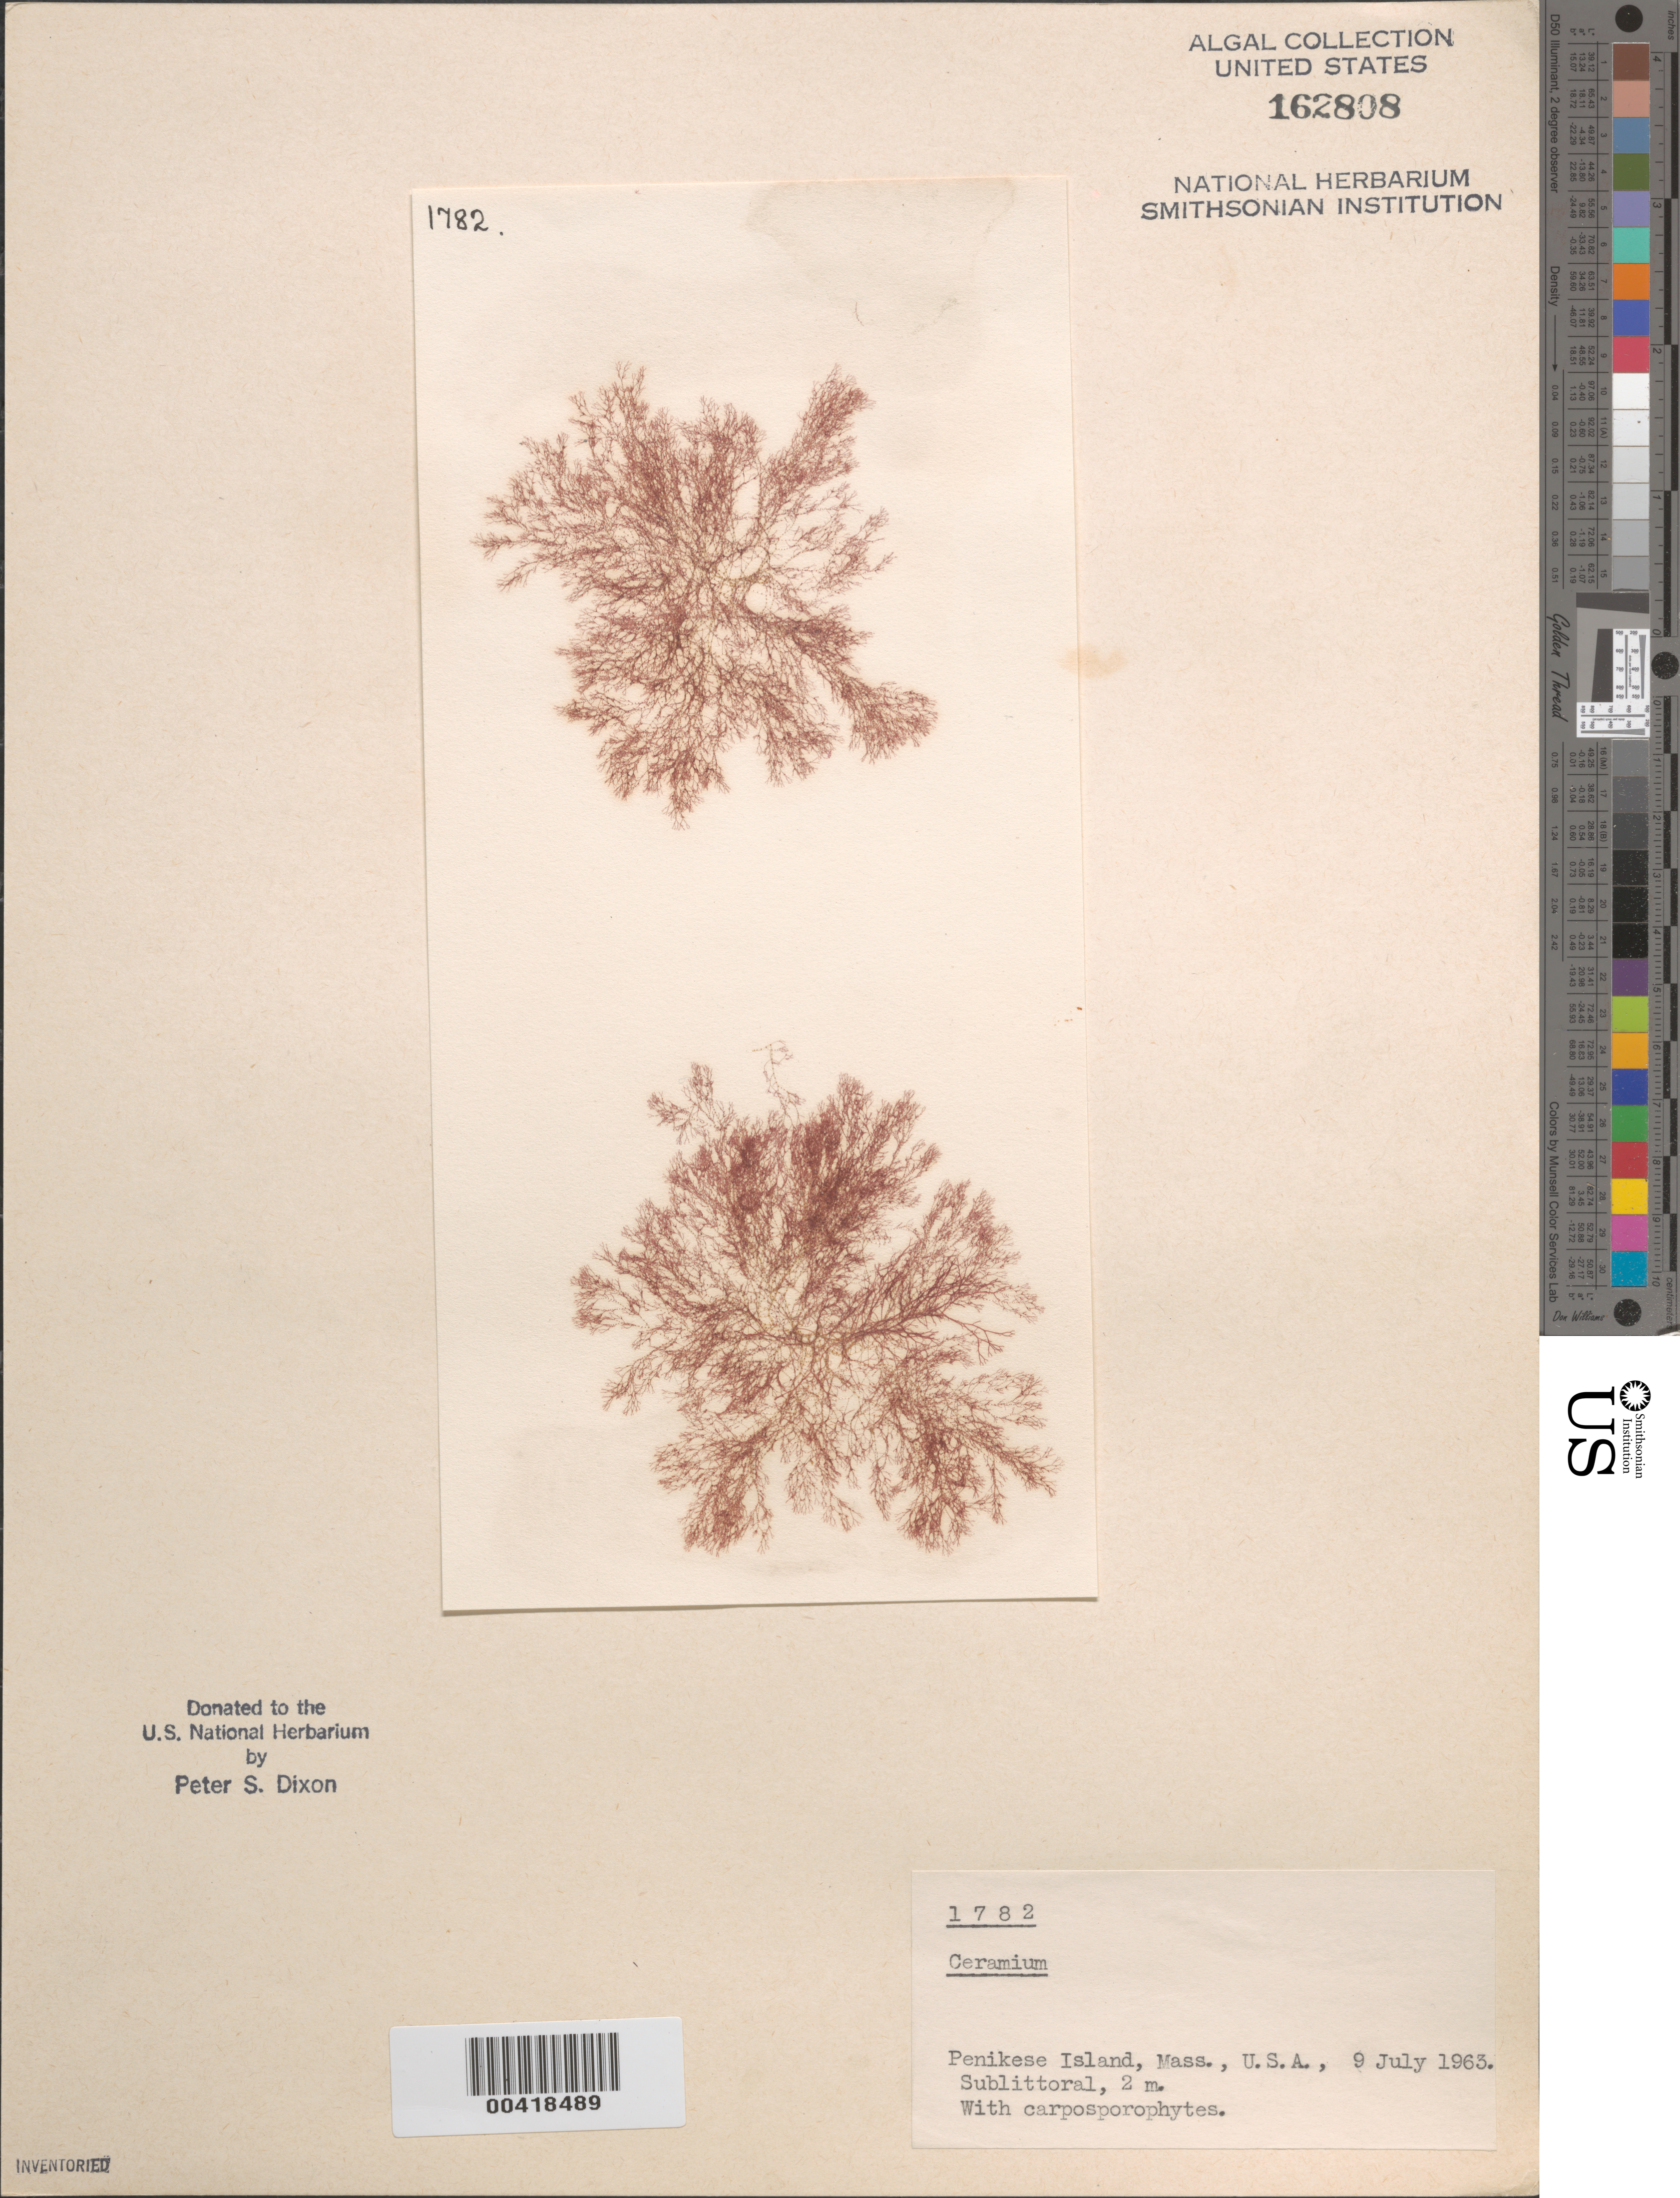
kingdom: Plantae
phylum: Rhodophyta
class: Florideophyceae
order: Ceramiales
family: Ceramiaceae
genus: Ceramium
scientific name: Ceramium sp.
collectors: P. S. Dixon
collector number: PSD 1782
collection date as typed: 09 Jul 1963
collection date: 1963-07-09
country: United States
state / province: Massachusetts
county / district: Dukes County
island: Penikese Island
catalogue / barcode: US 162808